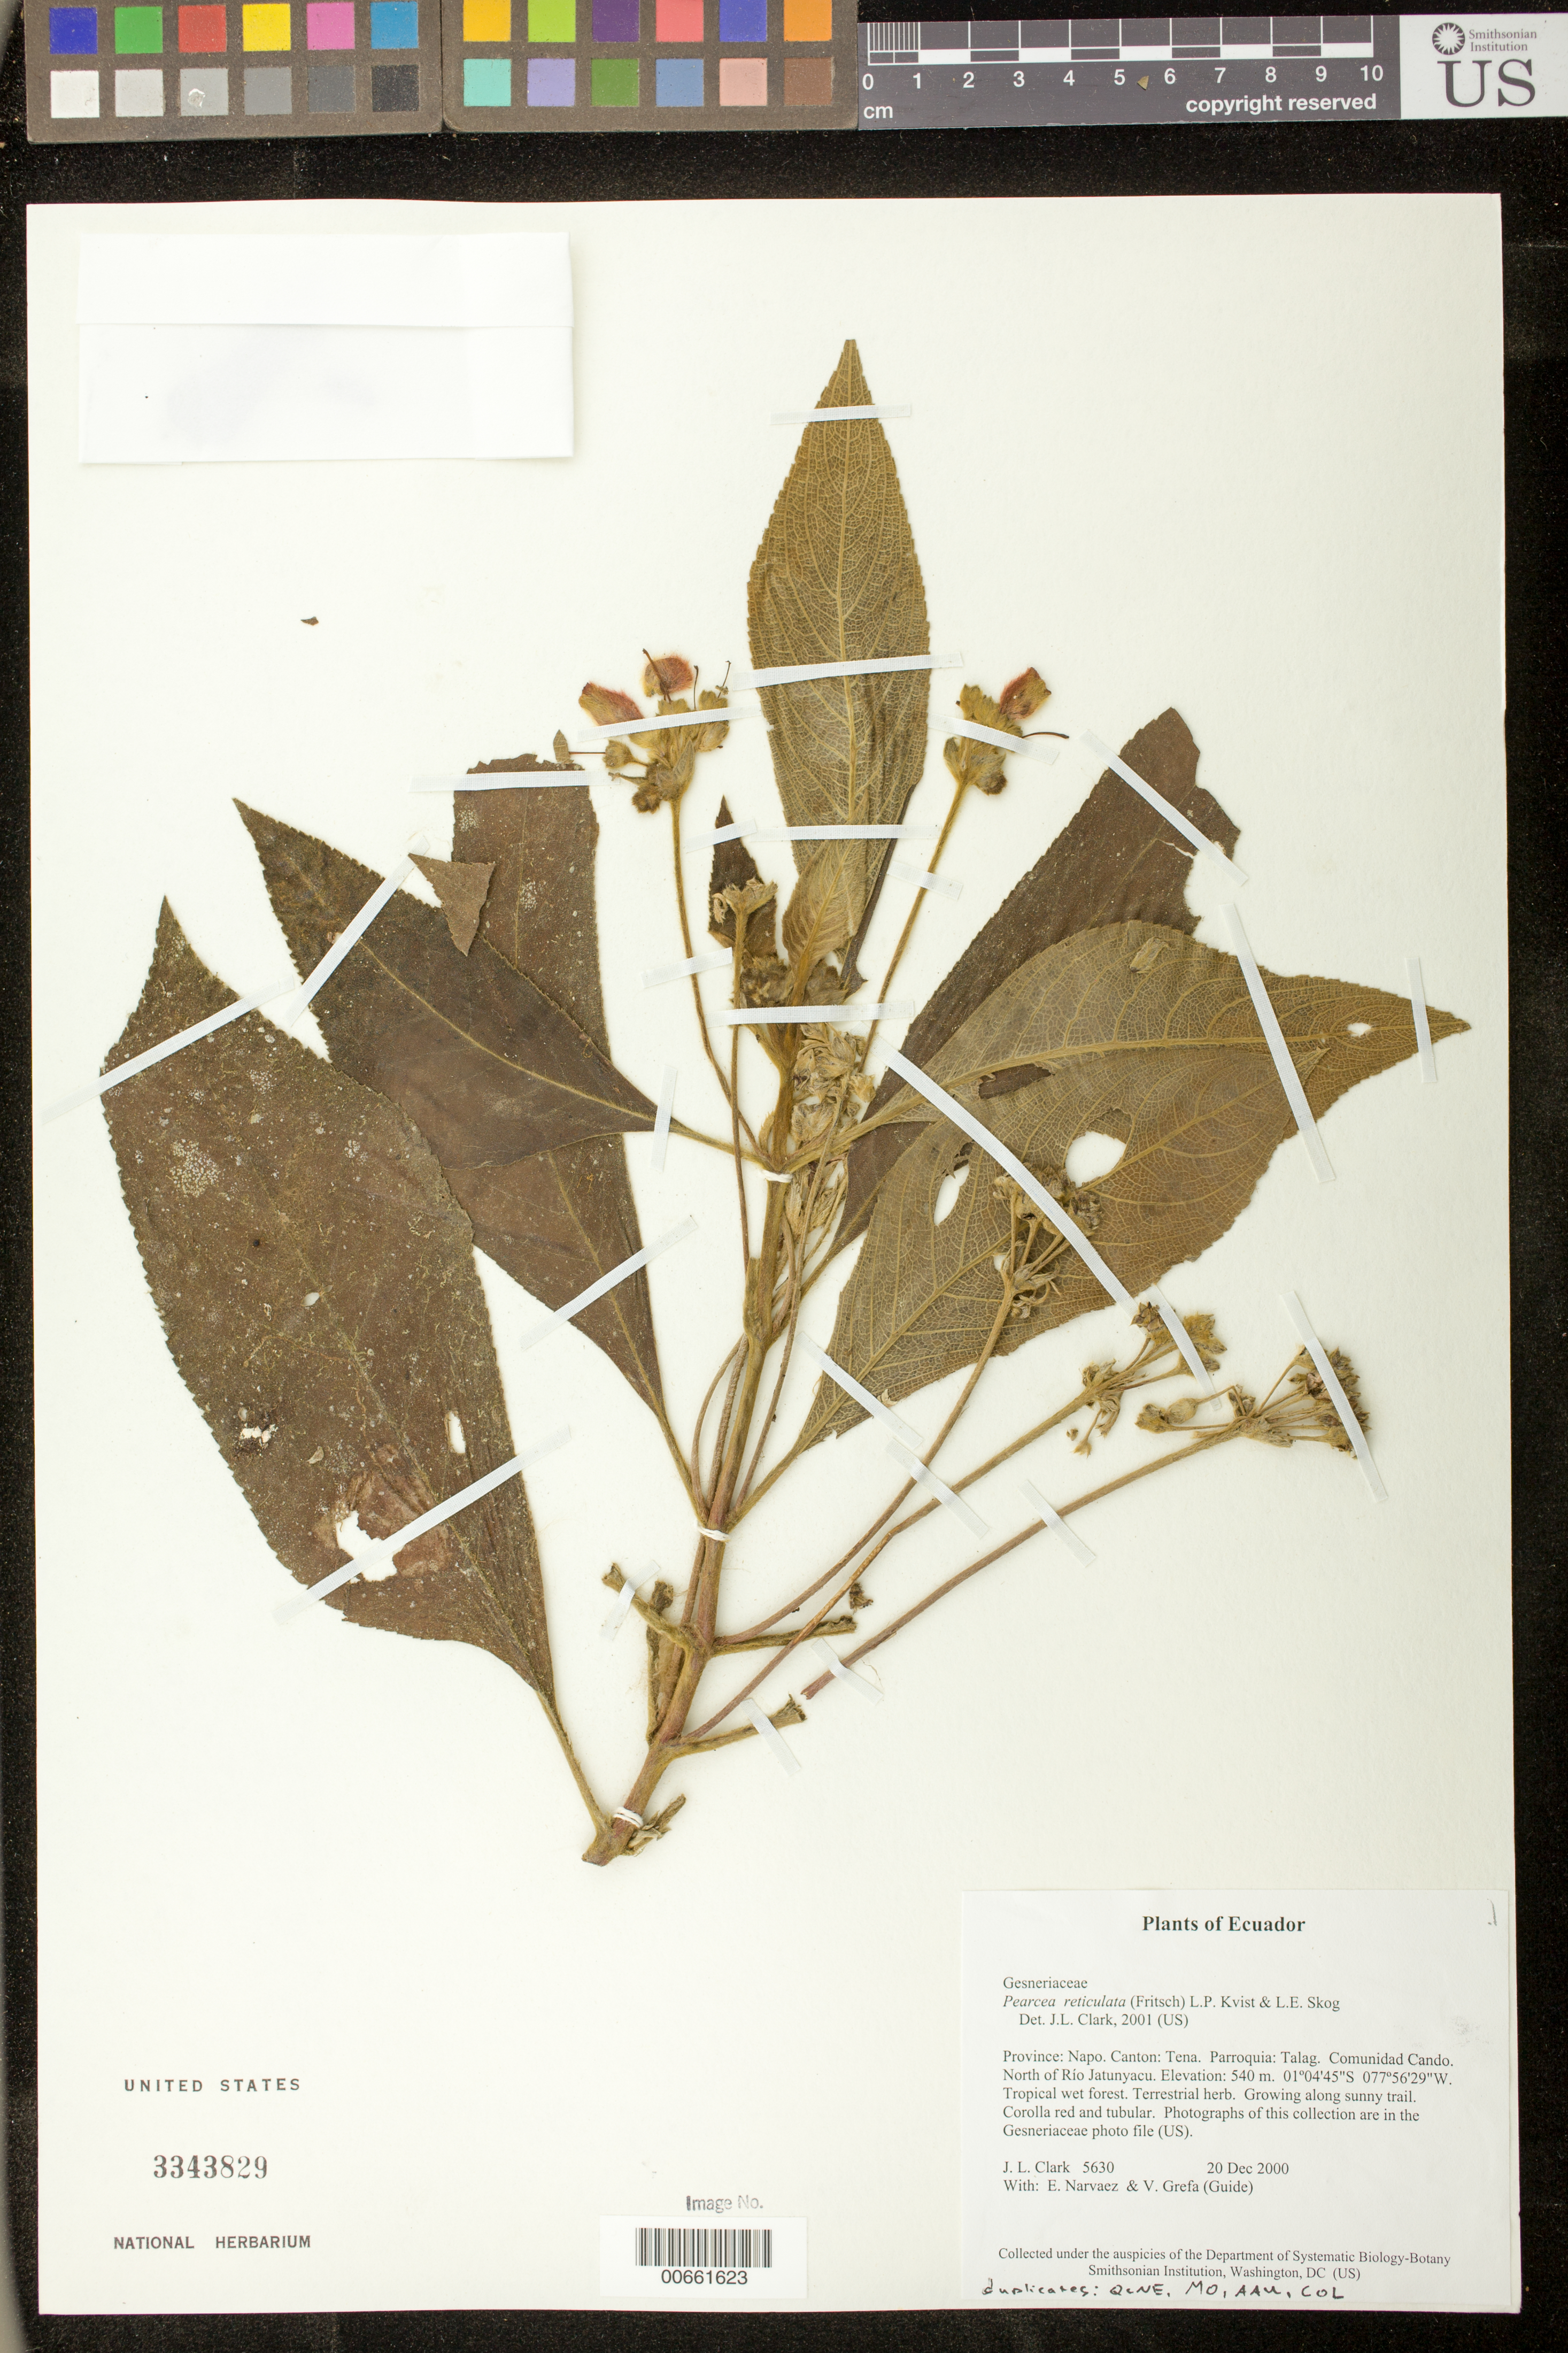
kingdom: Plantae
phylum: Tracheophyta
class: Magnoliopsida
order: Lamiales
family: Gesneriaceae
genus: Pearcea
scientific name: Pearcea reticulata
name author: (Fritsch) L.P. Kvist & L.E. Skog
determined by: Clark, J. L., (SEL), The Marie Selby Botanical Garden (UNITED STATES)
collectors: J. L. Clark, E. Narváez & V. Grefa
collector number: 5630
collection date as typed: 20 Dec 2000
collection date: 2000-12-20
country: Ecuador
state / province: Napo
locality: Cantón: Tena. Parroquia: Talag. Comunidad Cando. North of Río Jatunyacu.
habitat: Tropical wet forest.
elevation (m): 540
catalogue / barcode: US 3343829